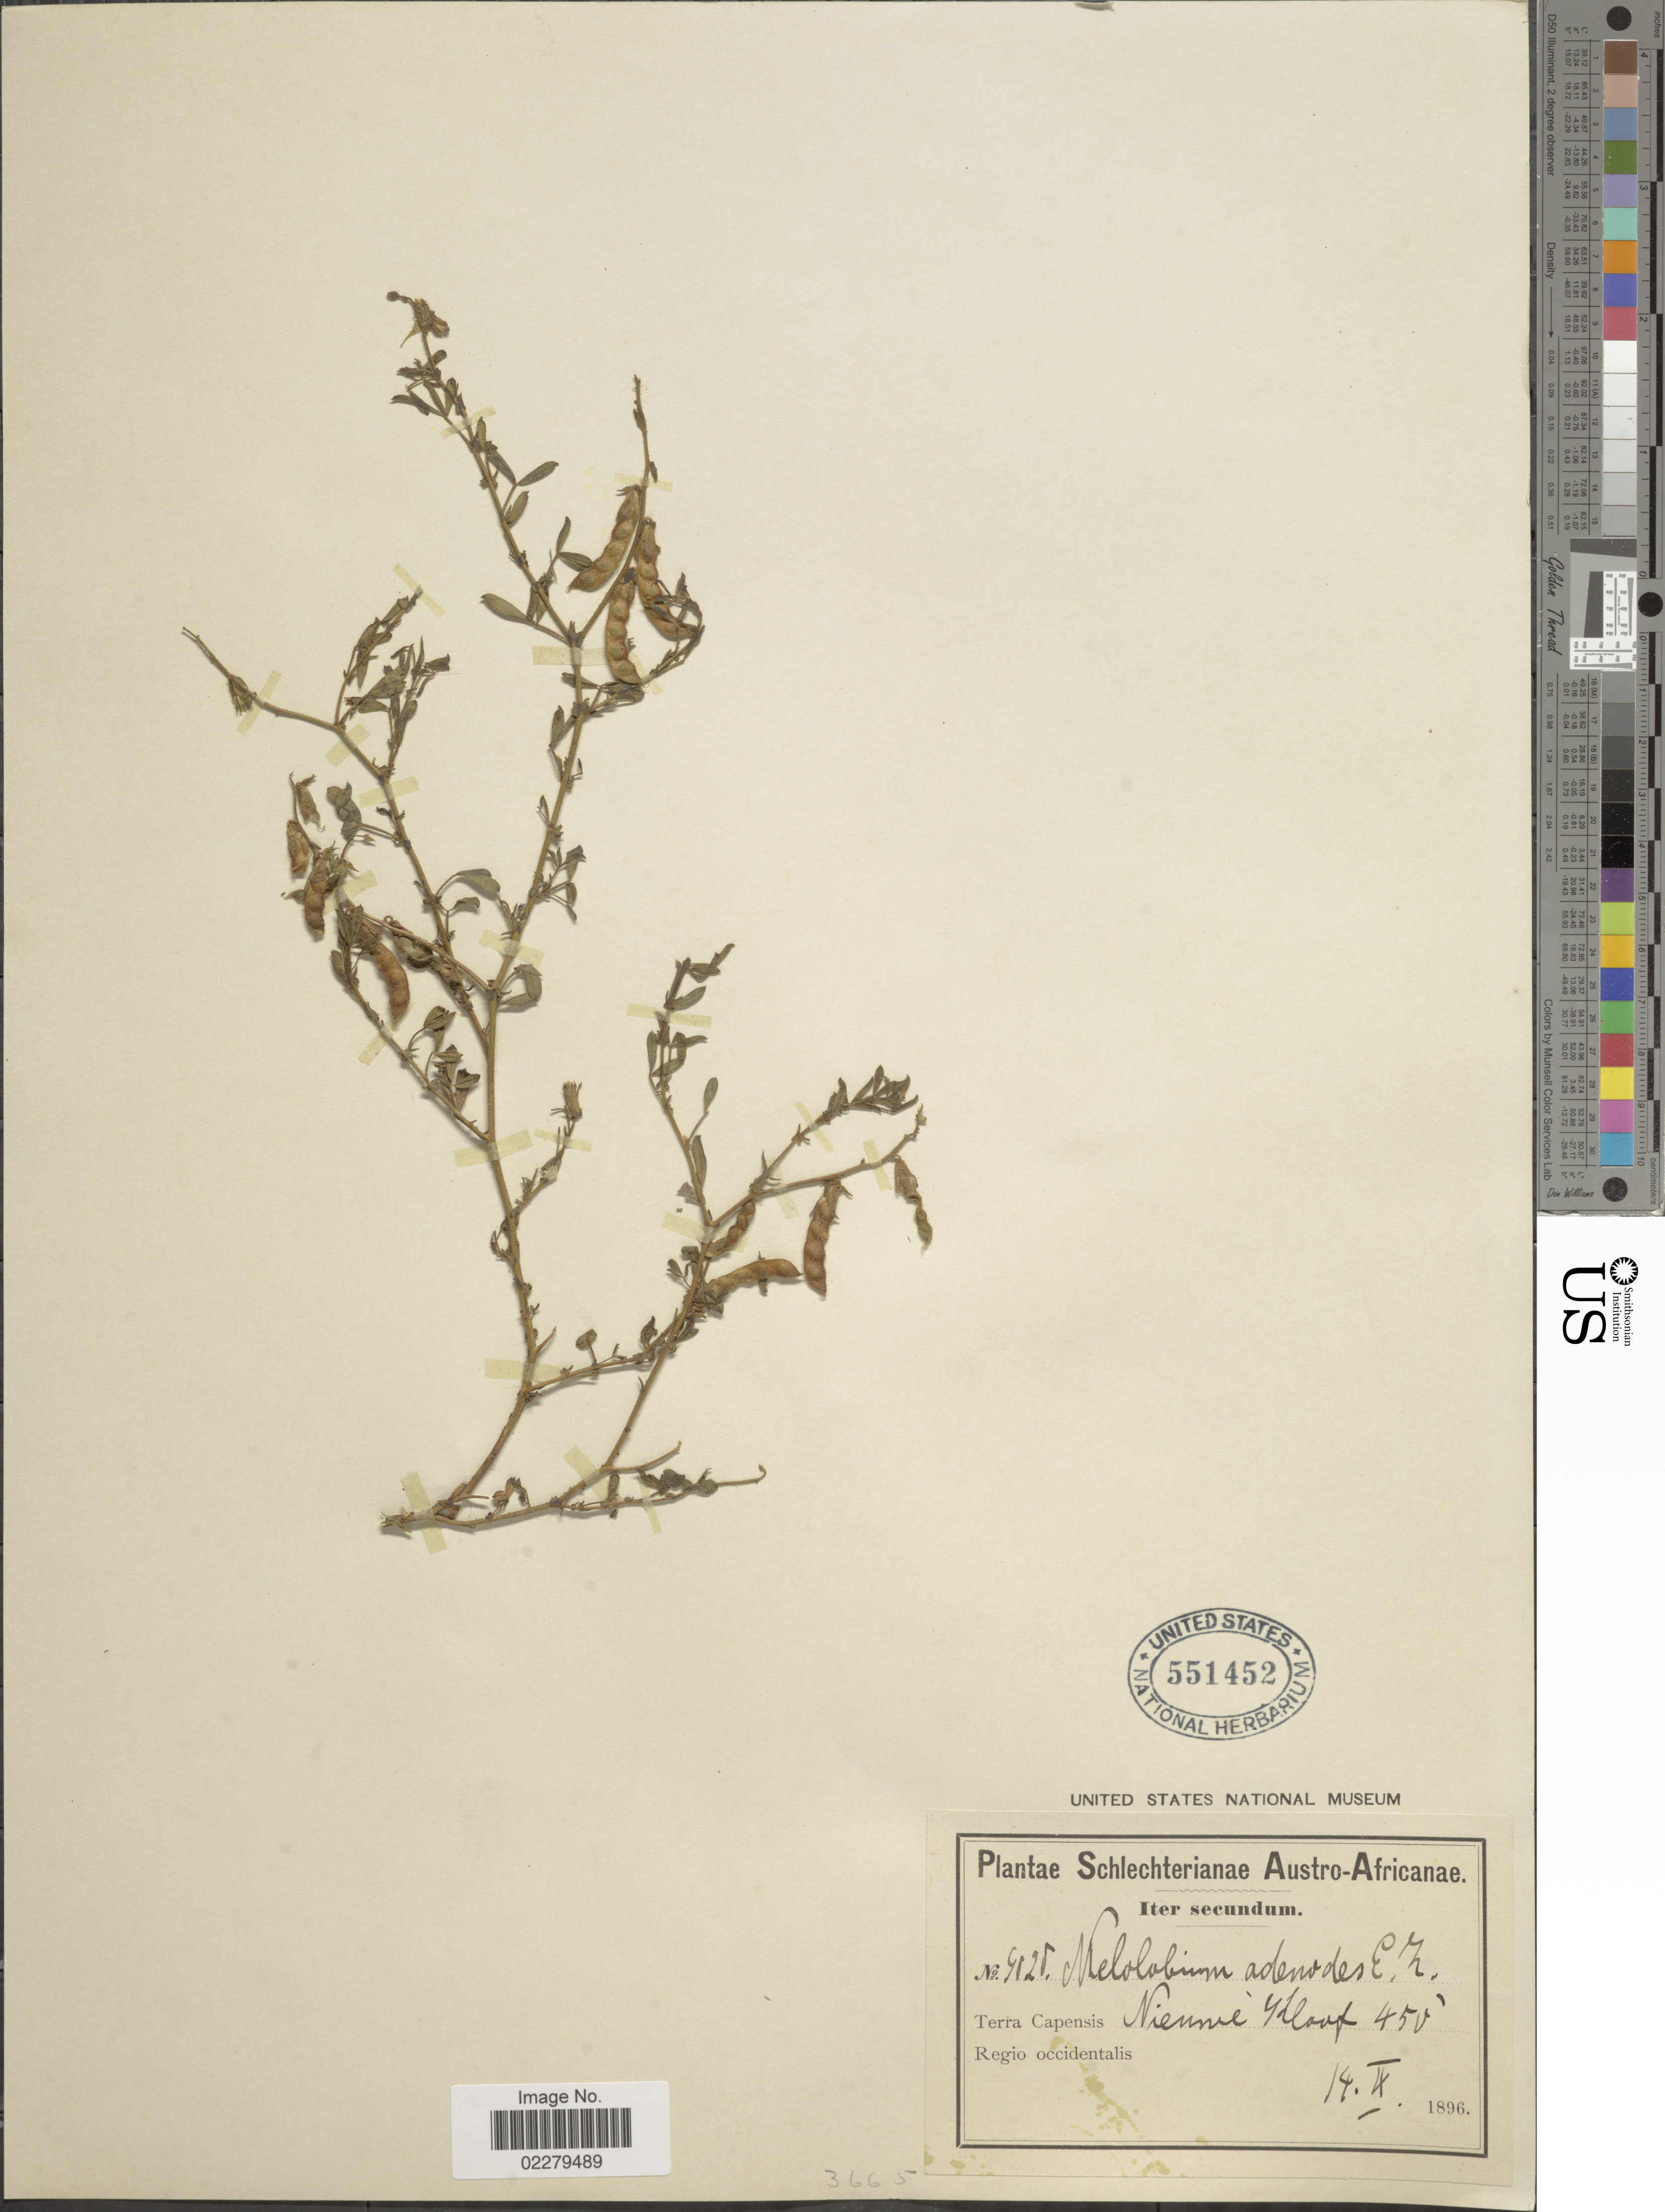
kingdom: Plantae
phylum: Tracheophyta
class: Magnoliopsida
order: Fabales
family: Fabaceae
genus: Melolobium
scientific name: Melolobium adenodes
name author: Eckl. & Zeyh.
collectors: Schlechter, --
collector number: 9025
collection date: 1896-09-14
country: South Africa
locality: Austro- Africanae. Terra Capensis, Nieuwe Kloof. Regio occidentalis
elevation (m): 137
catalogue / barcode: US 551452